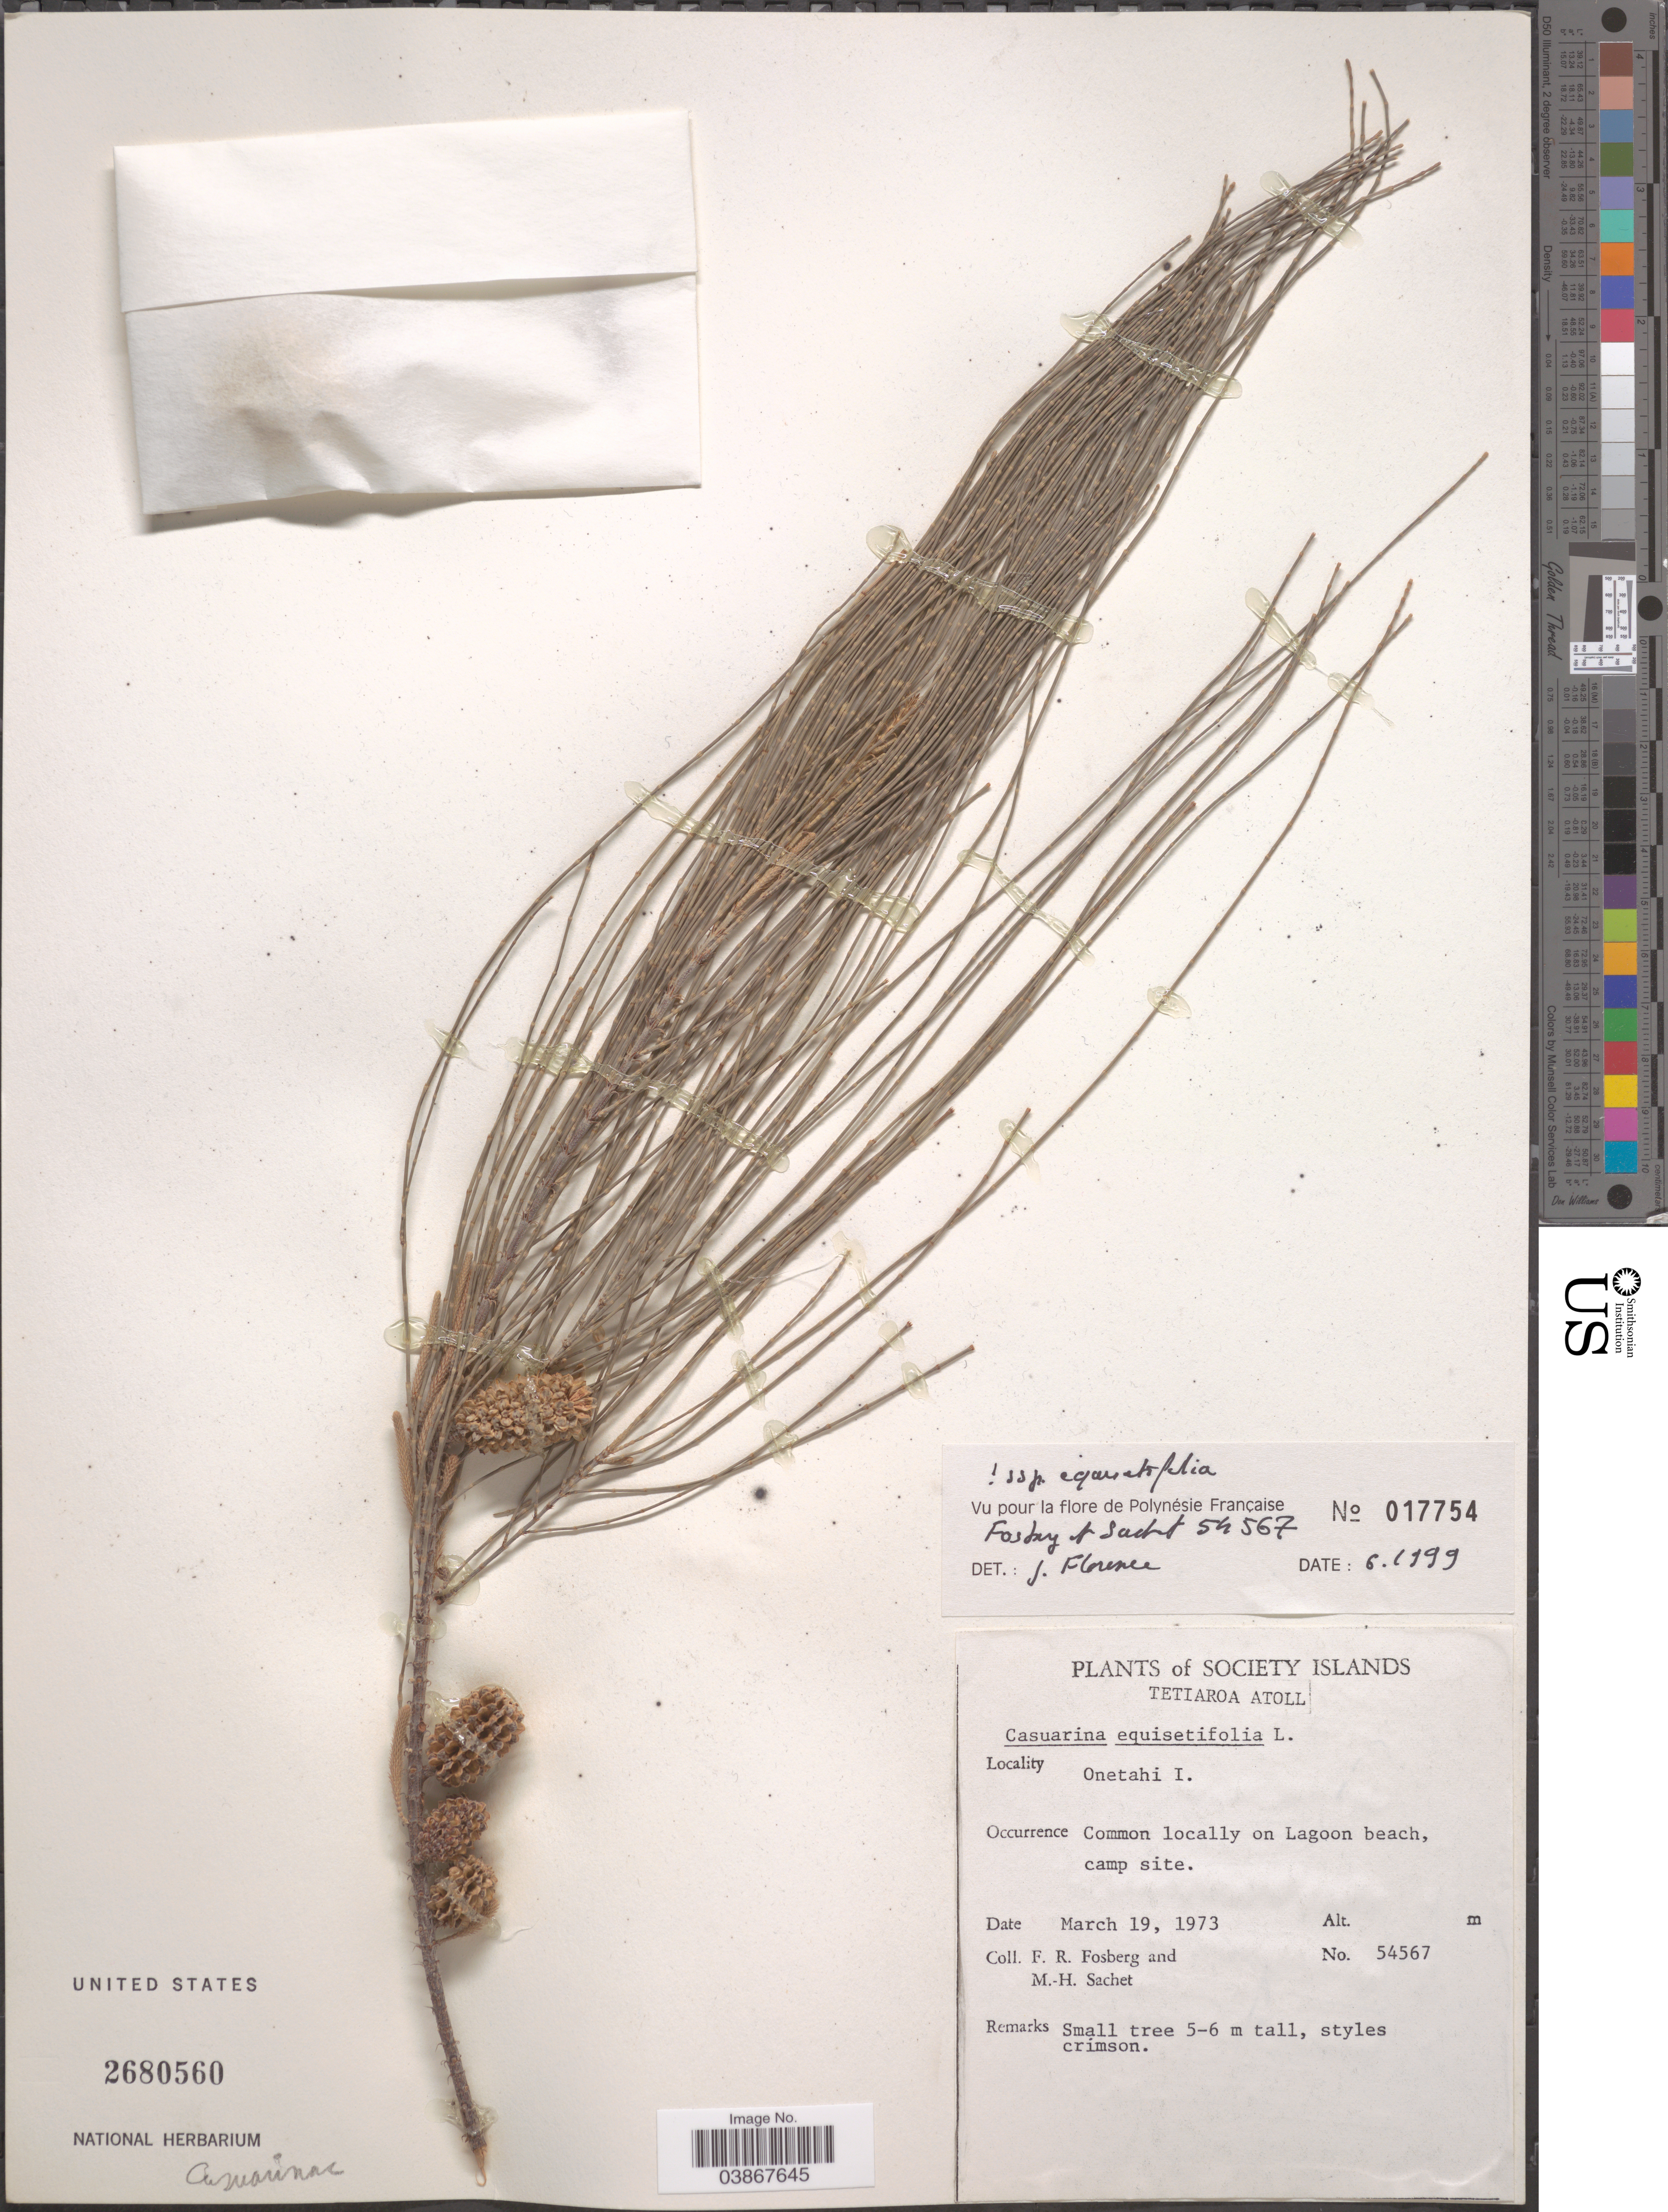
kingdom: Plantae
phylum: Tracheophyta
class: Magnoliopsida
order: Fagales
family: Casuarinaceae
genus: Casuarina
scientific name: Casuarina equisetifolia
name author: L.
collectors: F. R. Fosberg & M.-H. Sachet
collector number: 54567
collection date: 1973-03-19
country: French Polynesia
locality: Society Islands. Tetiaroa Atoll. Onetahi I. On Lagoon beach, camp site.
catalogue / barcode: US 2680560